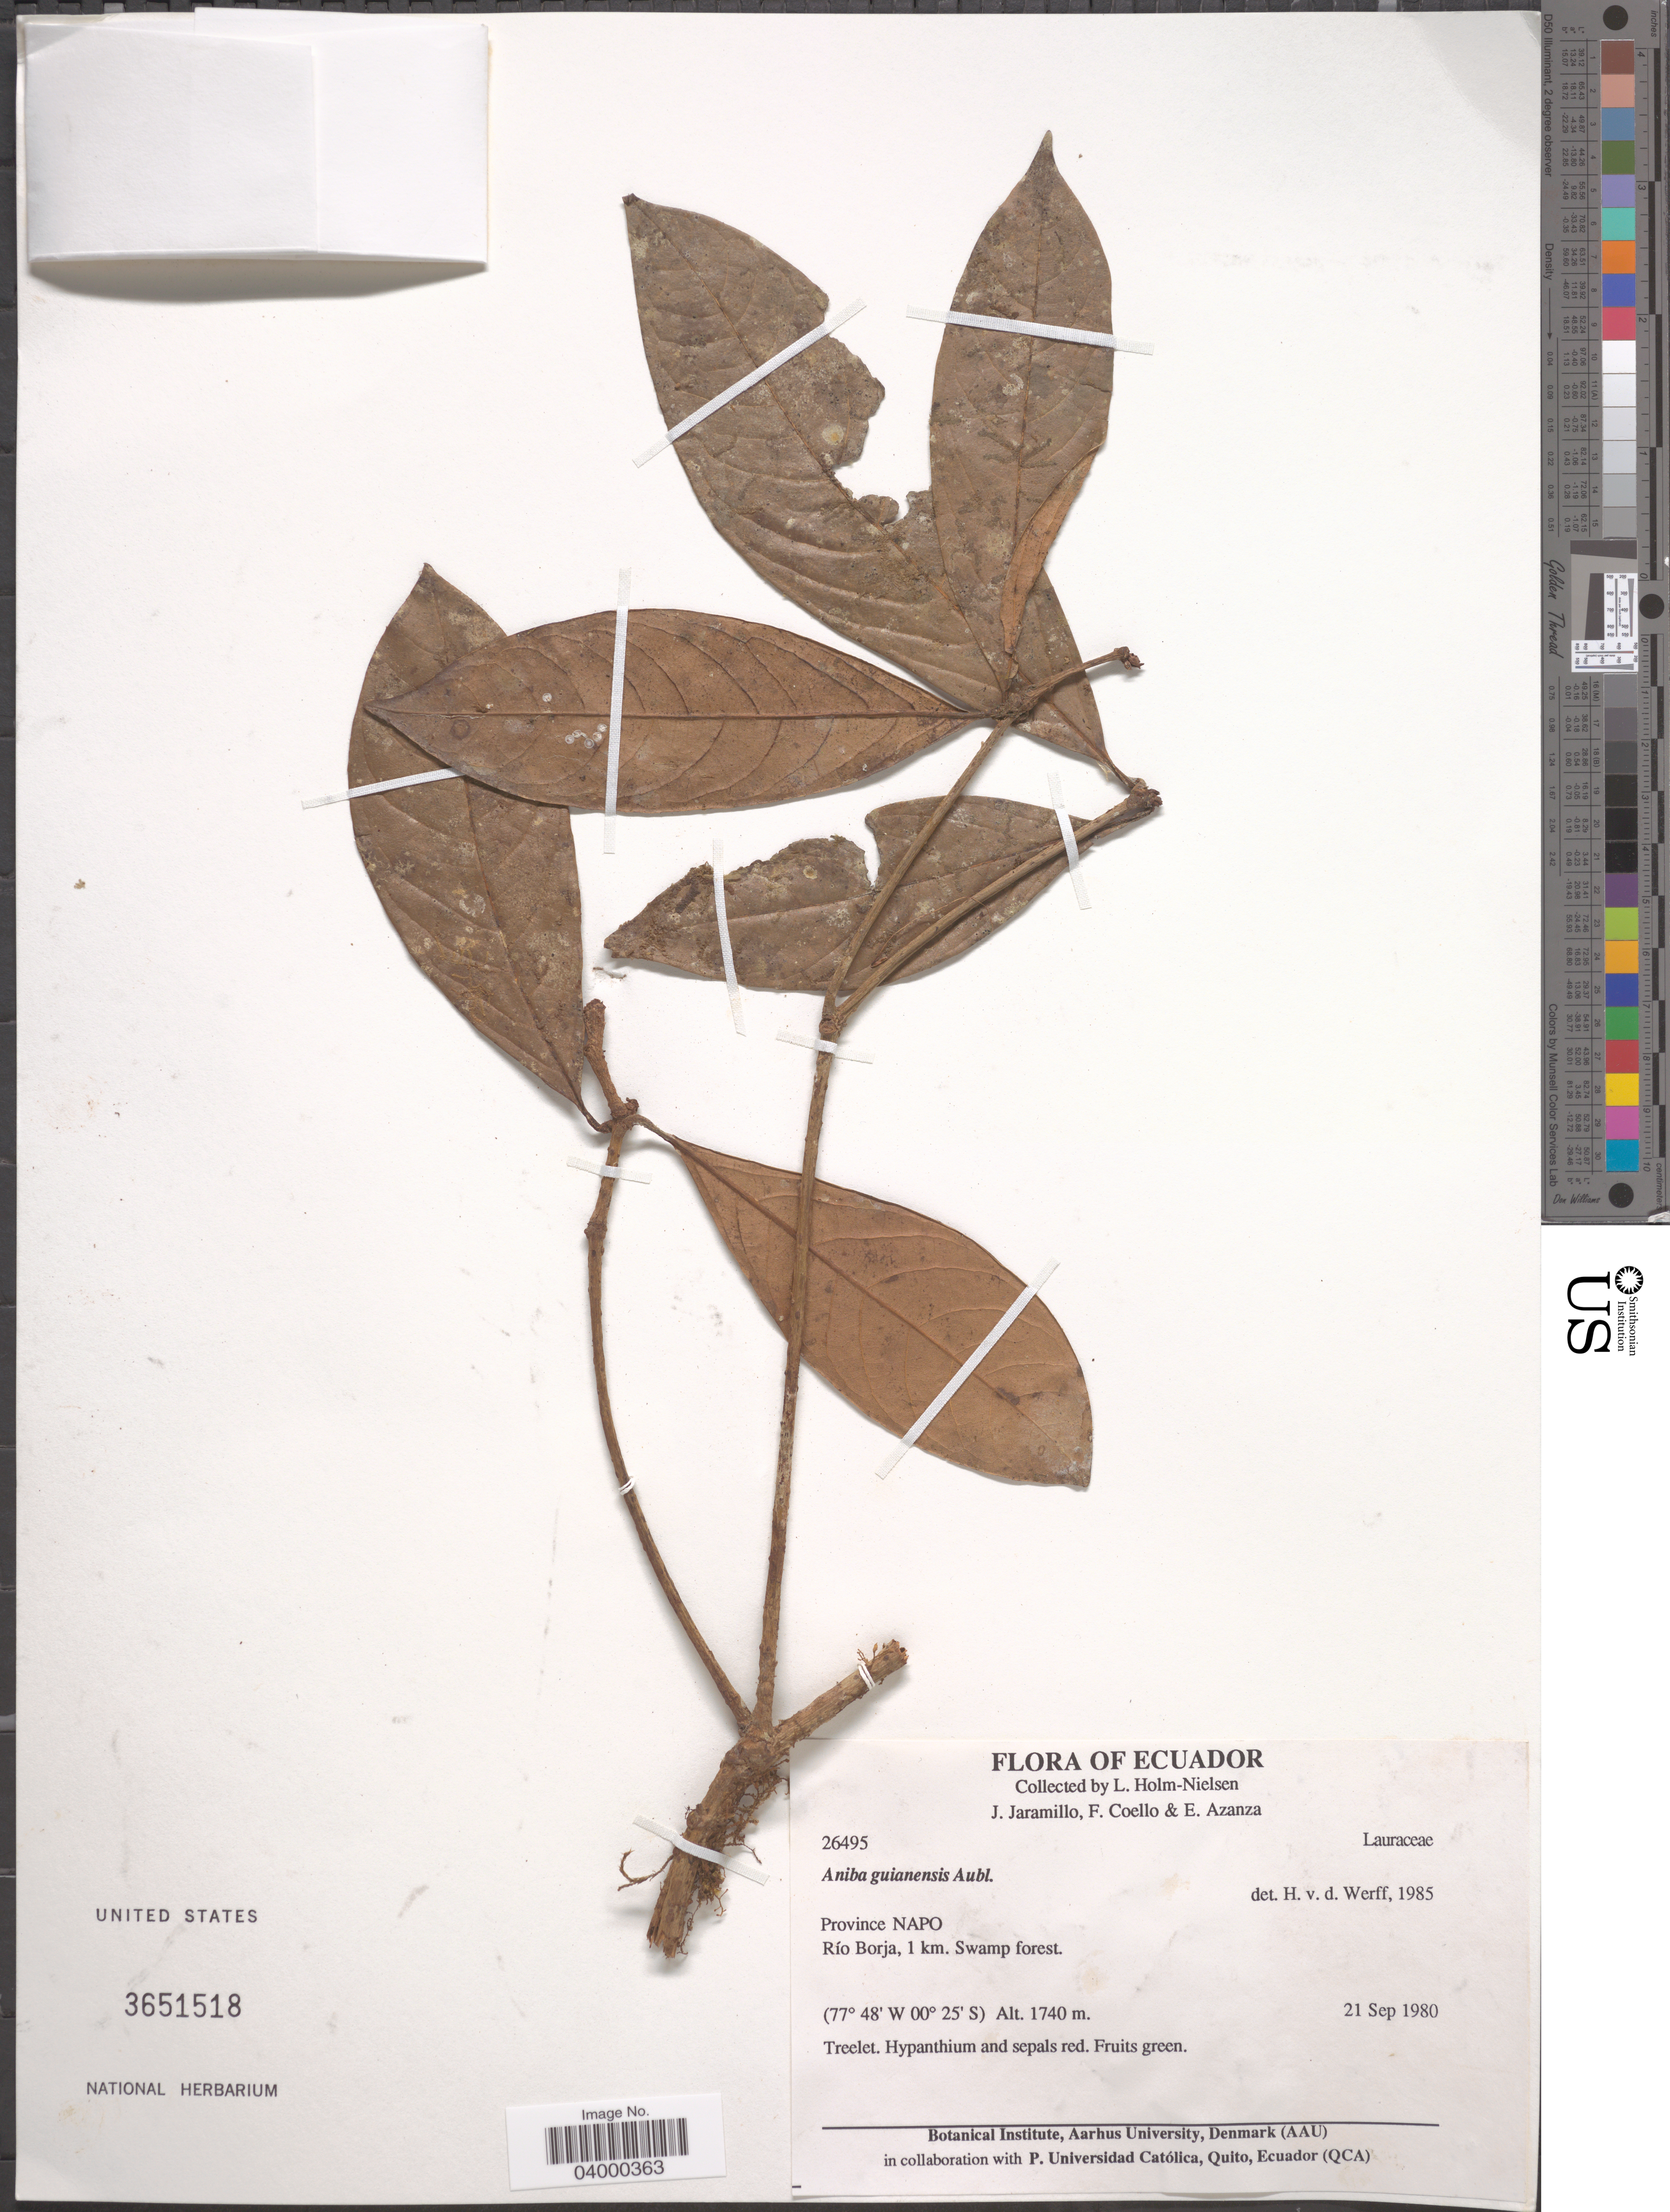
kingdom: Plantae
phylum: Tracheophyta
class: Magnoliopsida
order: Laurales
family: Lauraceae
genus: Aniba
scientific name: Aniba guianensis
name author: Aubl.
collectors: L. Holm-Nielsen, J. Jaramillo, F. Coello & E. Azanza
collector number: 26495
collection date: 1980-09-21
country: Ecuador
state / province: Napo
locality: Río Borja, 1 km. Swamp forest.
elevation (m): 1740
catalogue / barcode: US 3651518